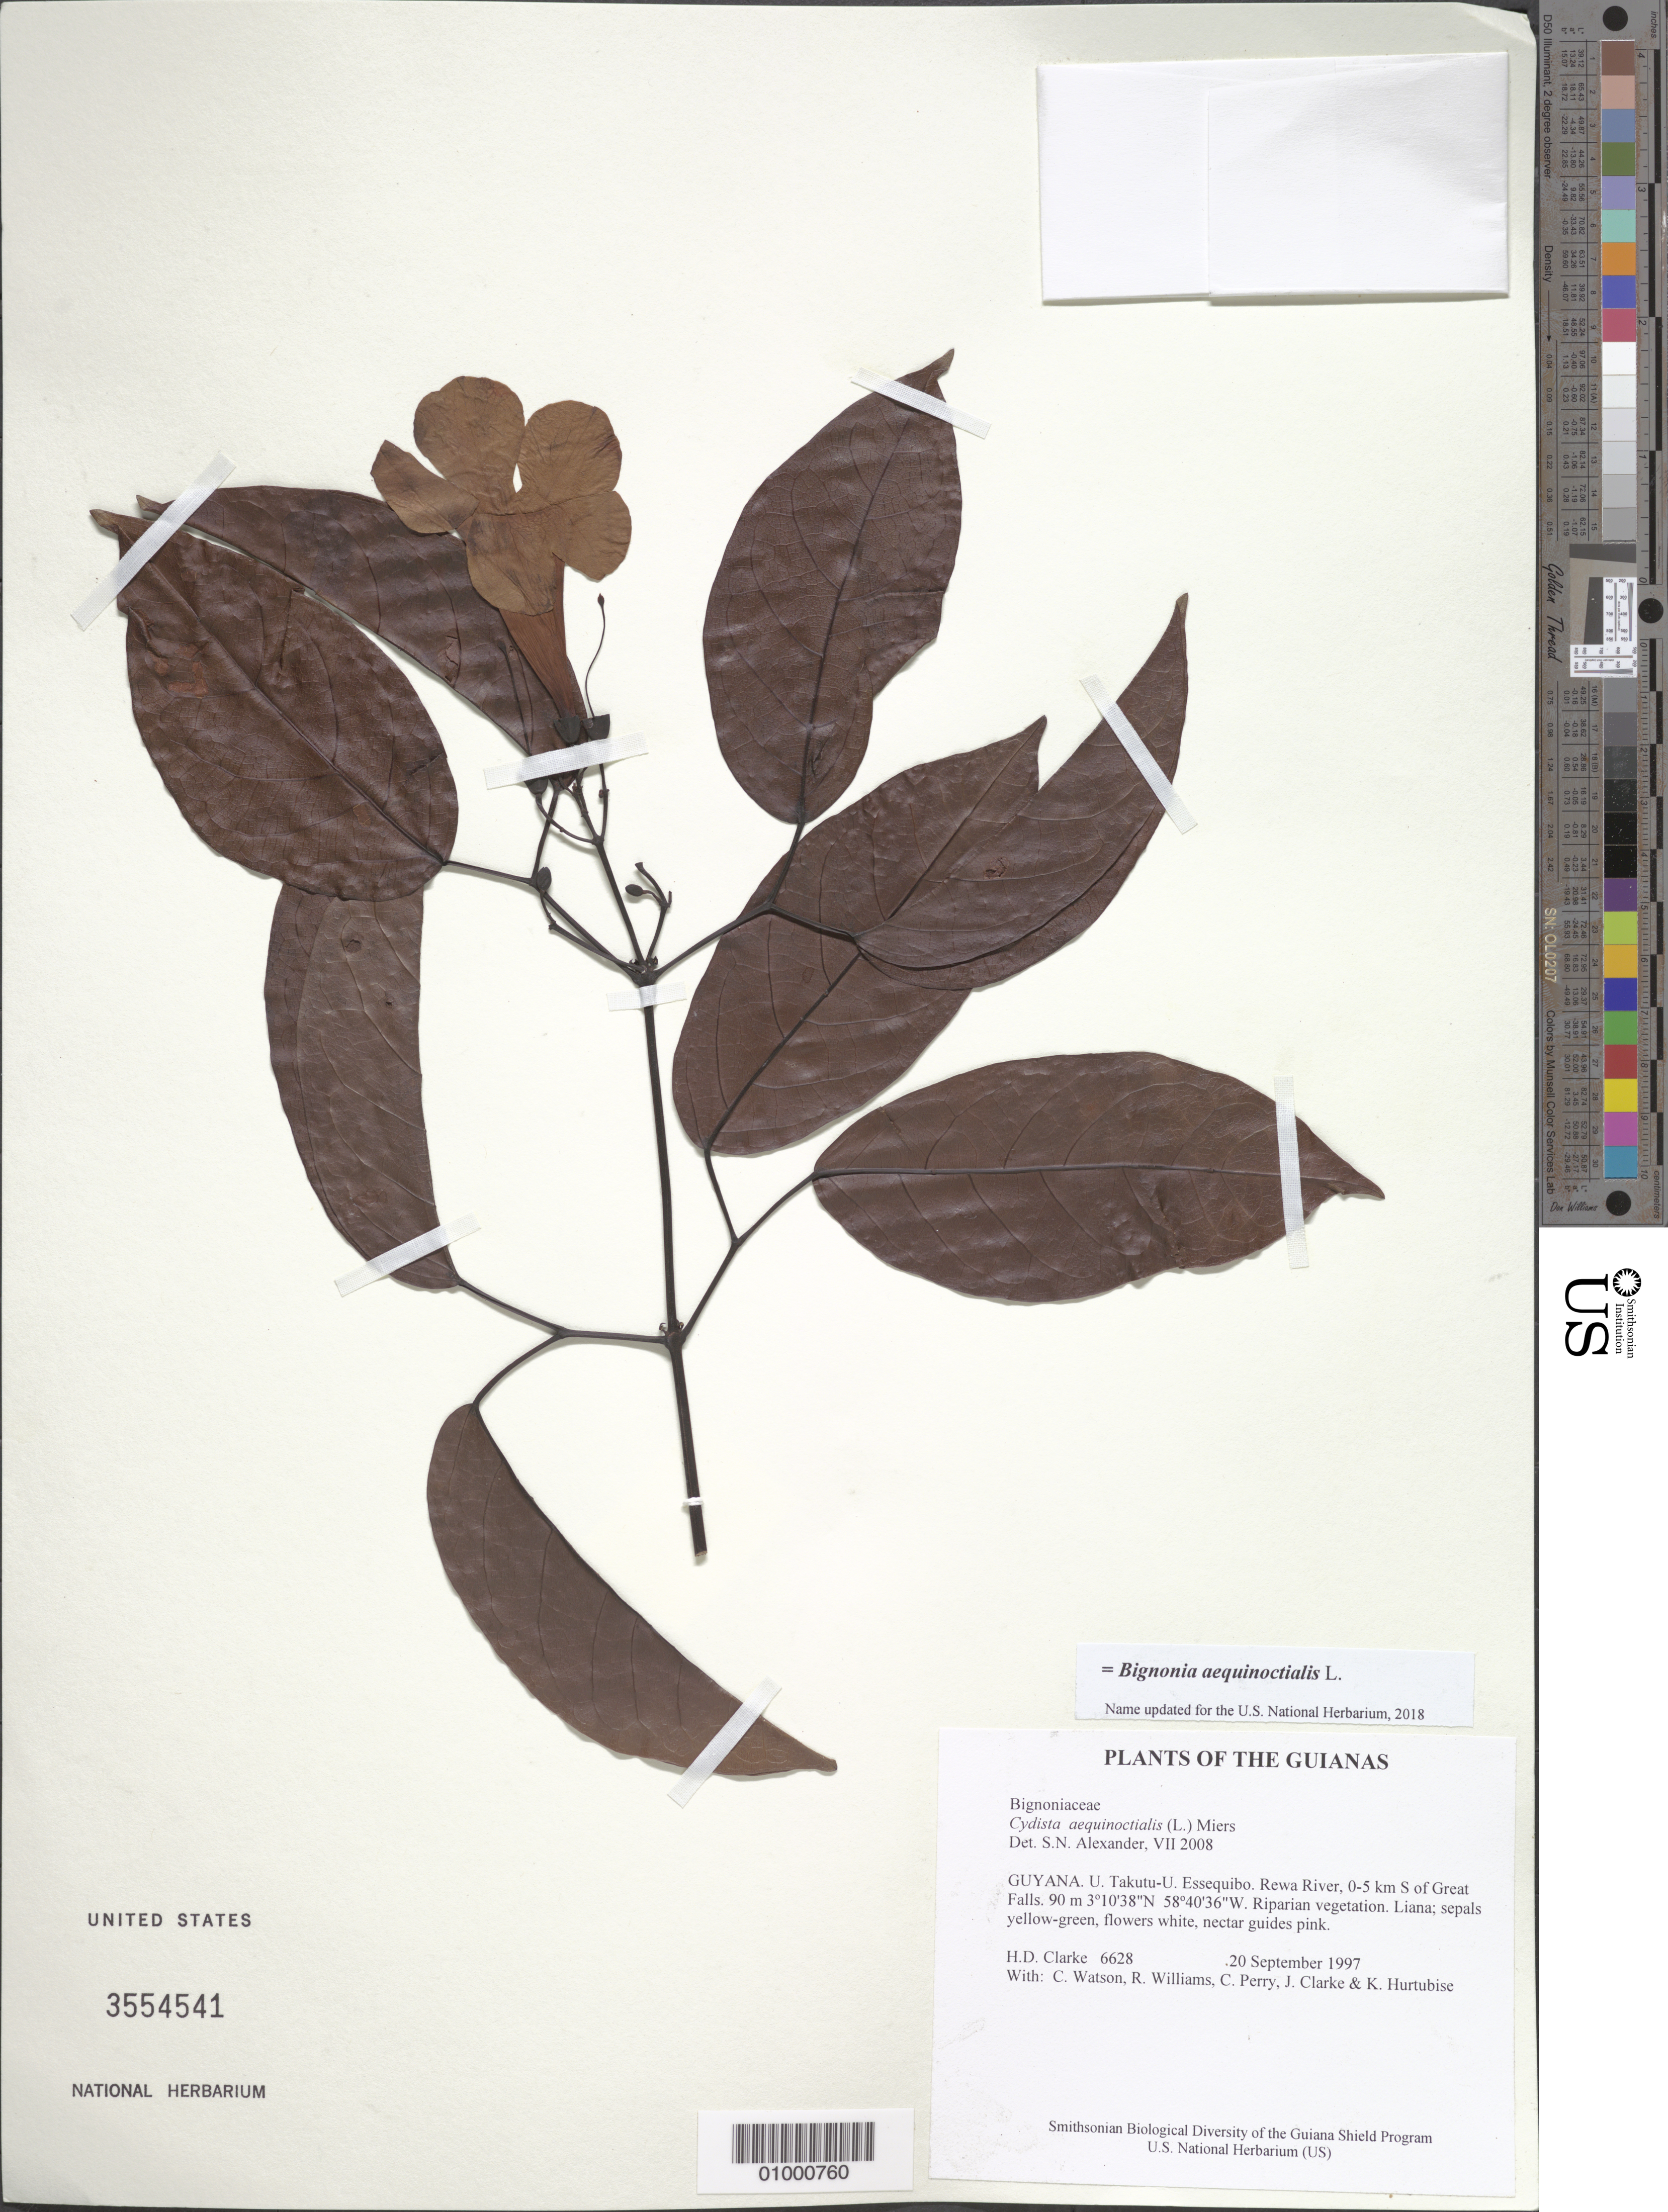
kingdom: Plantae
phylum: Tracheophyta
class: Magnoliopsida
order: Lamiales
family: Bignoniaceae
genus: Bignonia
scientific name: Bignonia aequinoctialis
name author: L.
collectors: H. D. Clarke, C. Watson, R. Williams, C. Perry, J. Clarke & K. Hurtubise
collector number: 6628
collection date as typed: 20 September 1997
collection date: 1997-09-20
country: Guyana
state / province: U. Takutu-U. Essequibo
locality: Rewa River, 0-5 km S of Great Falls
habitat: Riparian vegetation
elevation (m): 90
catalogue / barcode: US 3554541